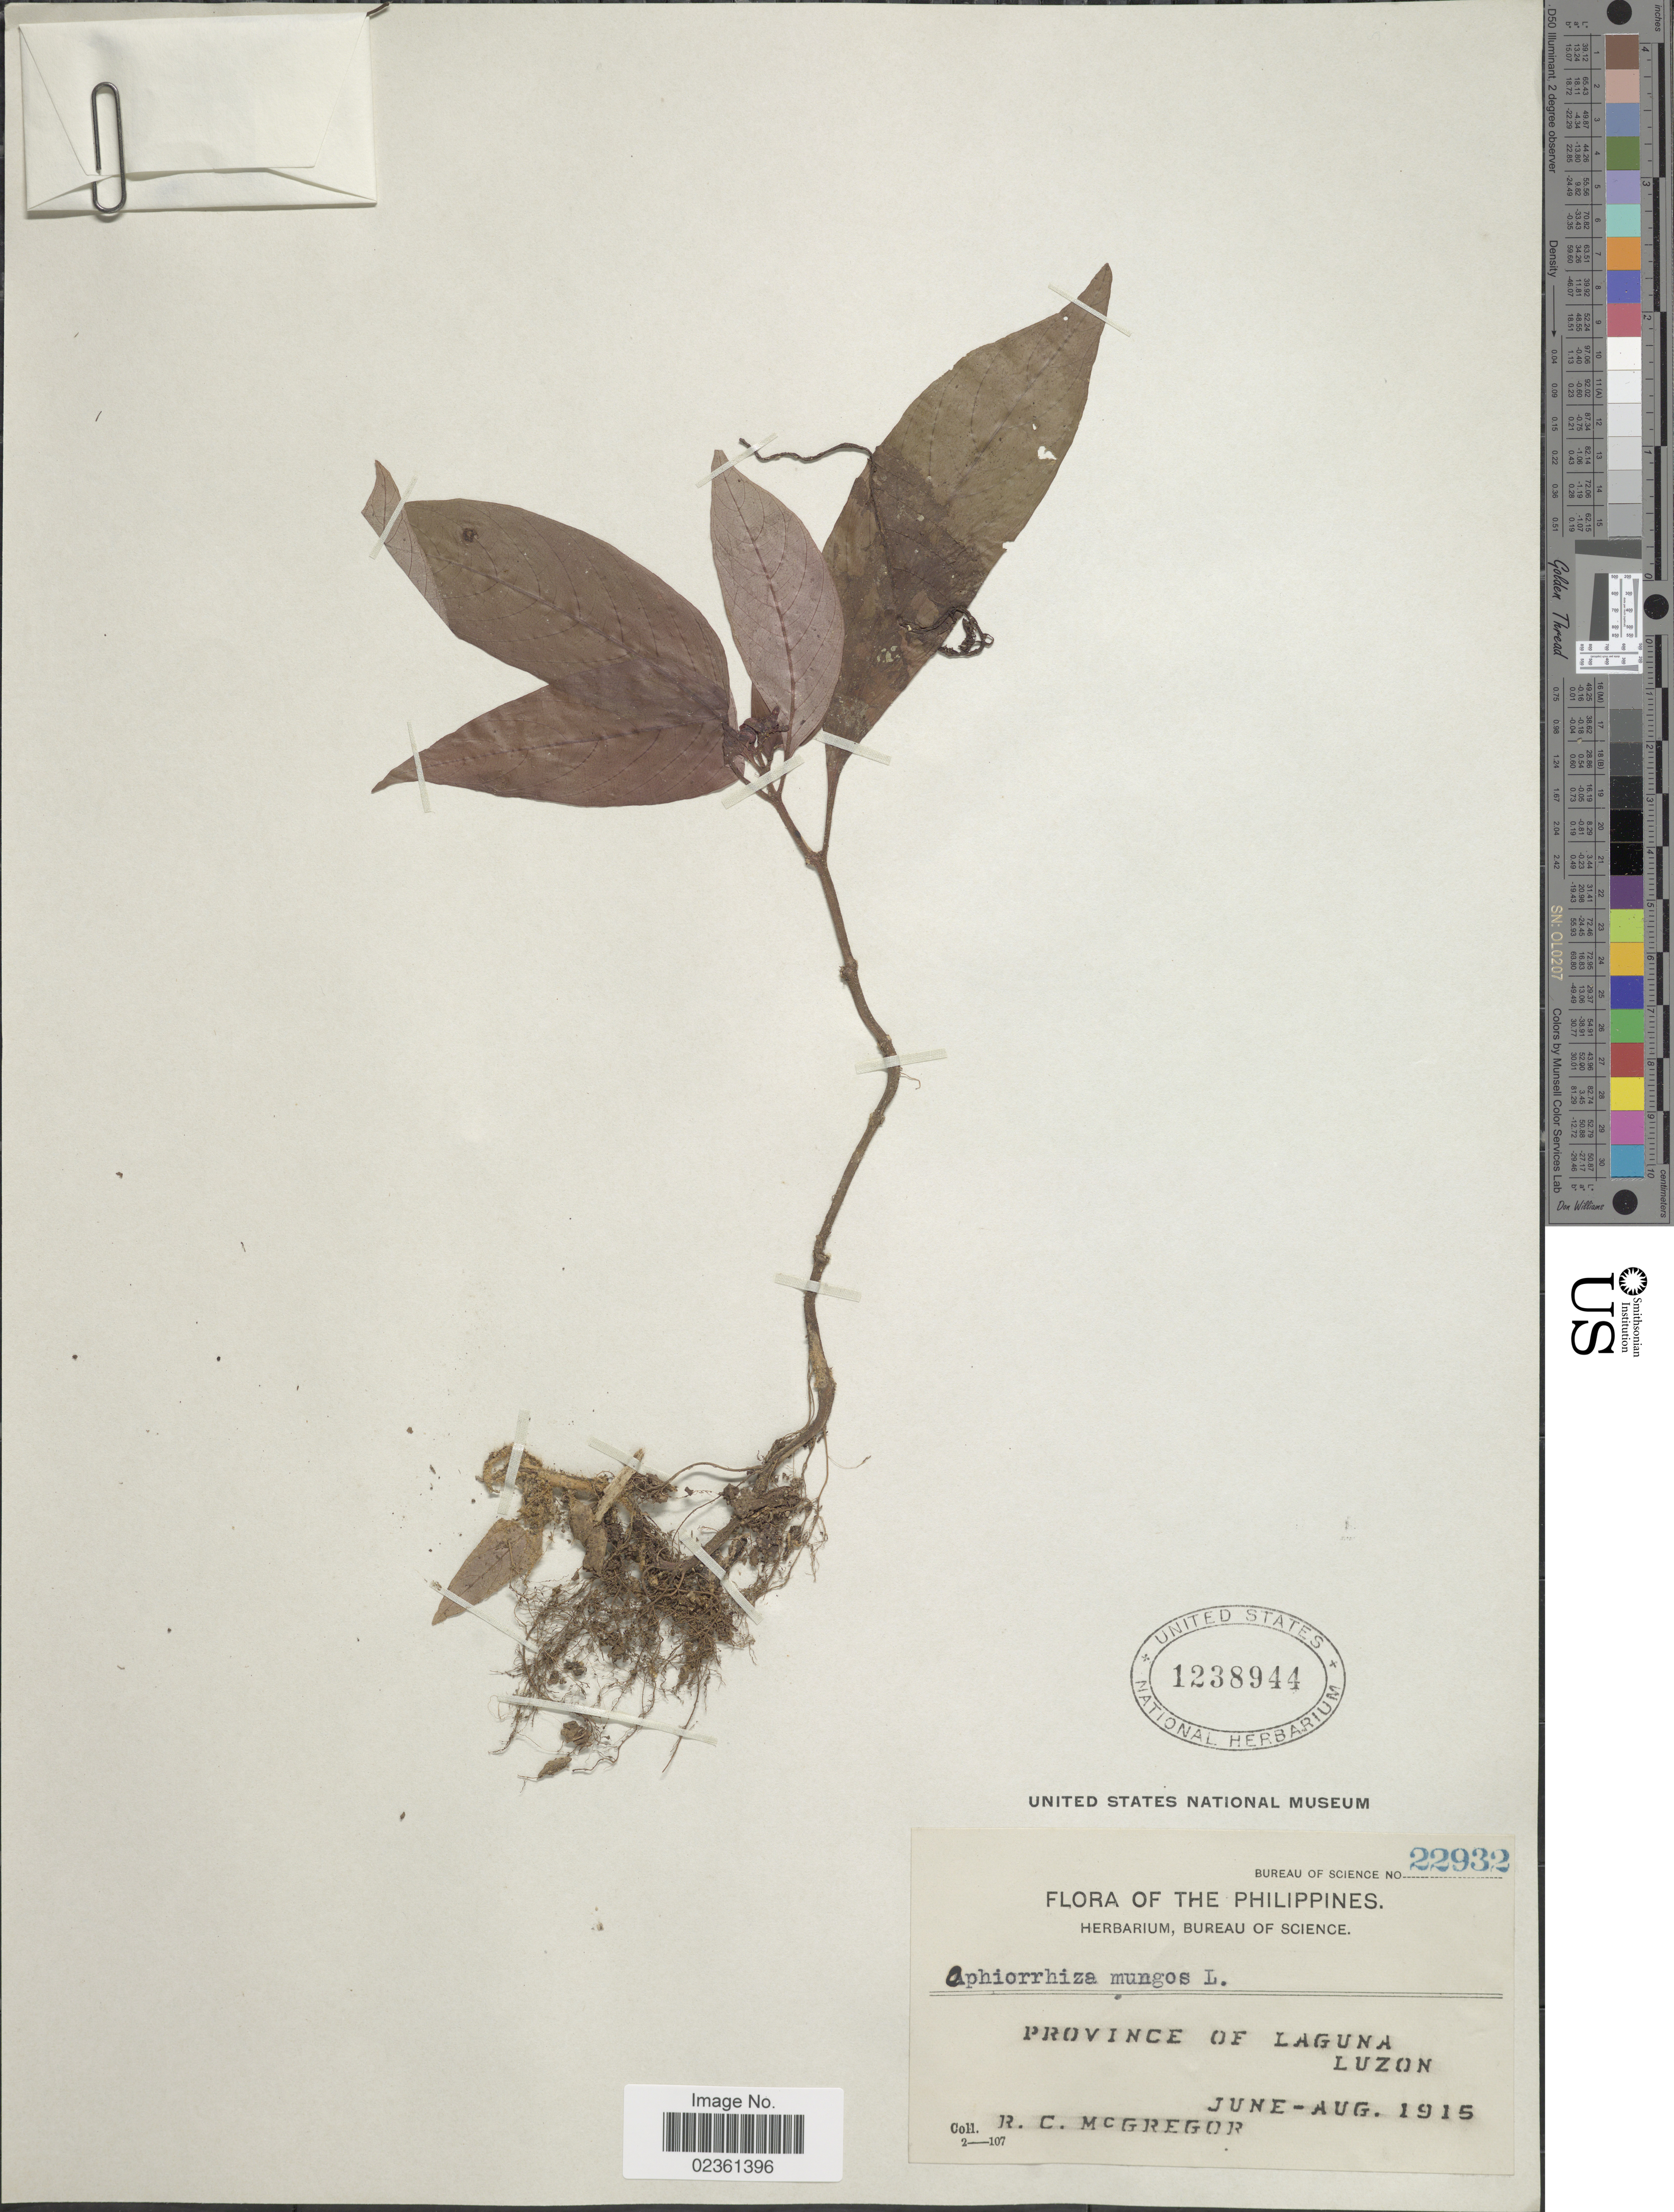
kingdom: Plantae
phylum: Tracheophyta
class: Magnoliopsida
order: Gentianales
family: Rubiaceae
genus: Ophiorrhiza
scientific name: Ophiorrhiza mungos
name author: L.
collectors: R. C. McGregor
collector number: Bureau of Science 22932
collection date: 1915-06/1915-08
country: Philippines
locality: Province of Laguna, Luzon.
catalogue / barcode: US 1238944